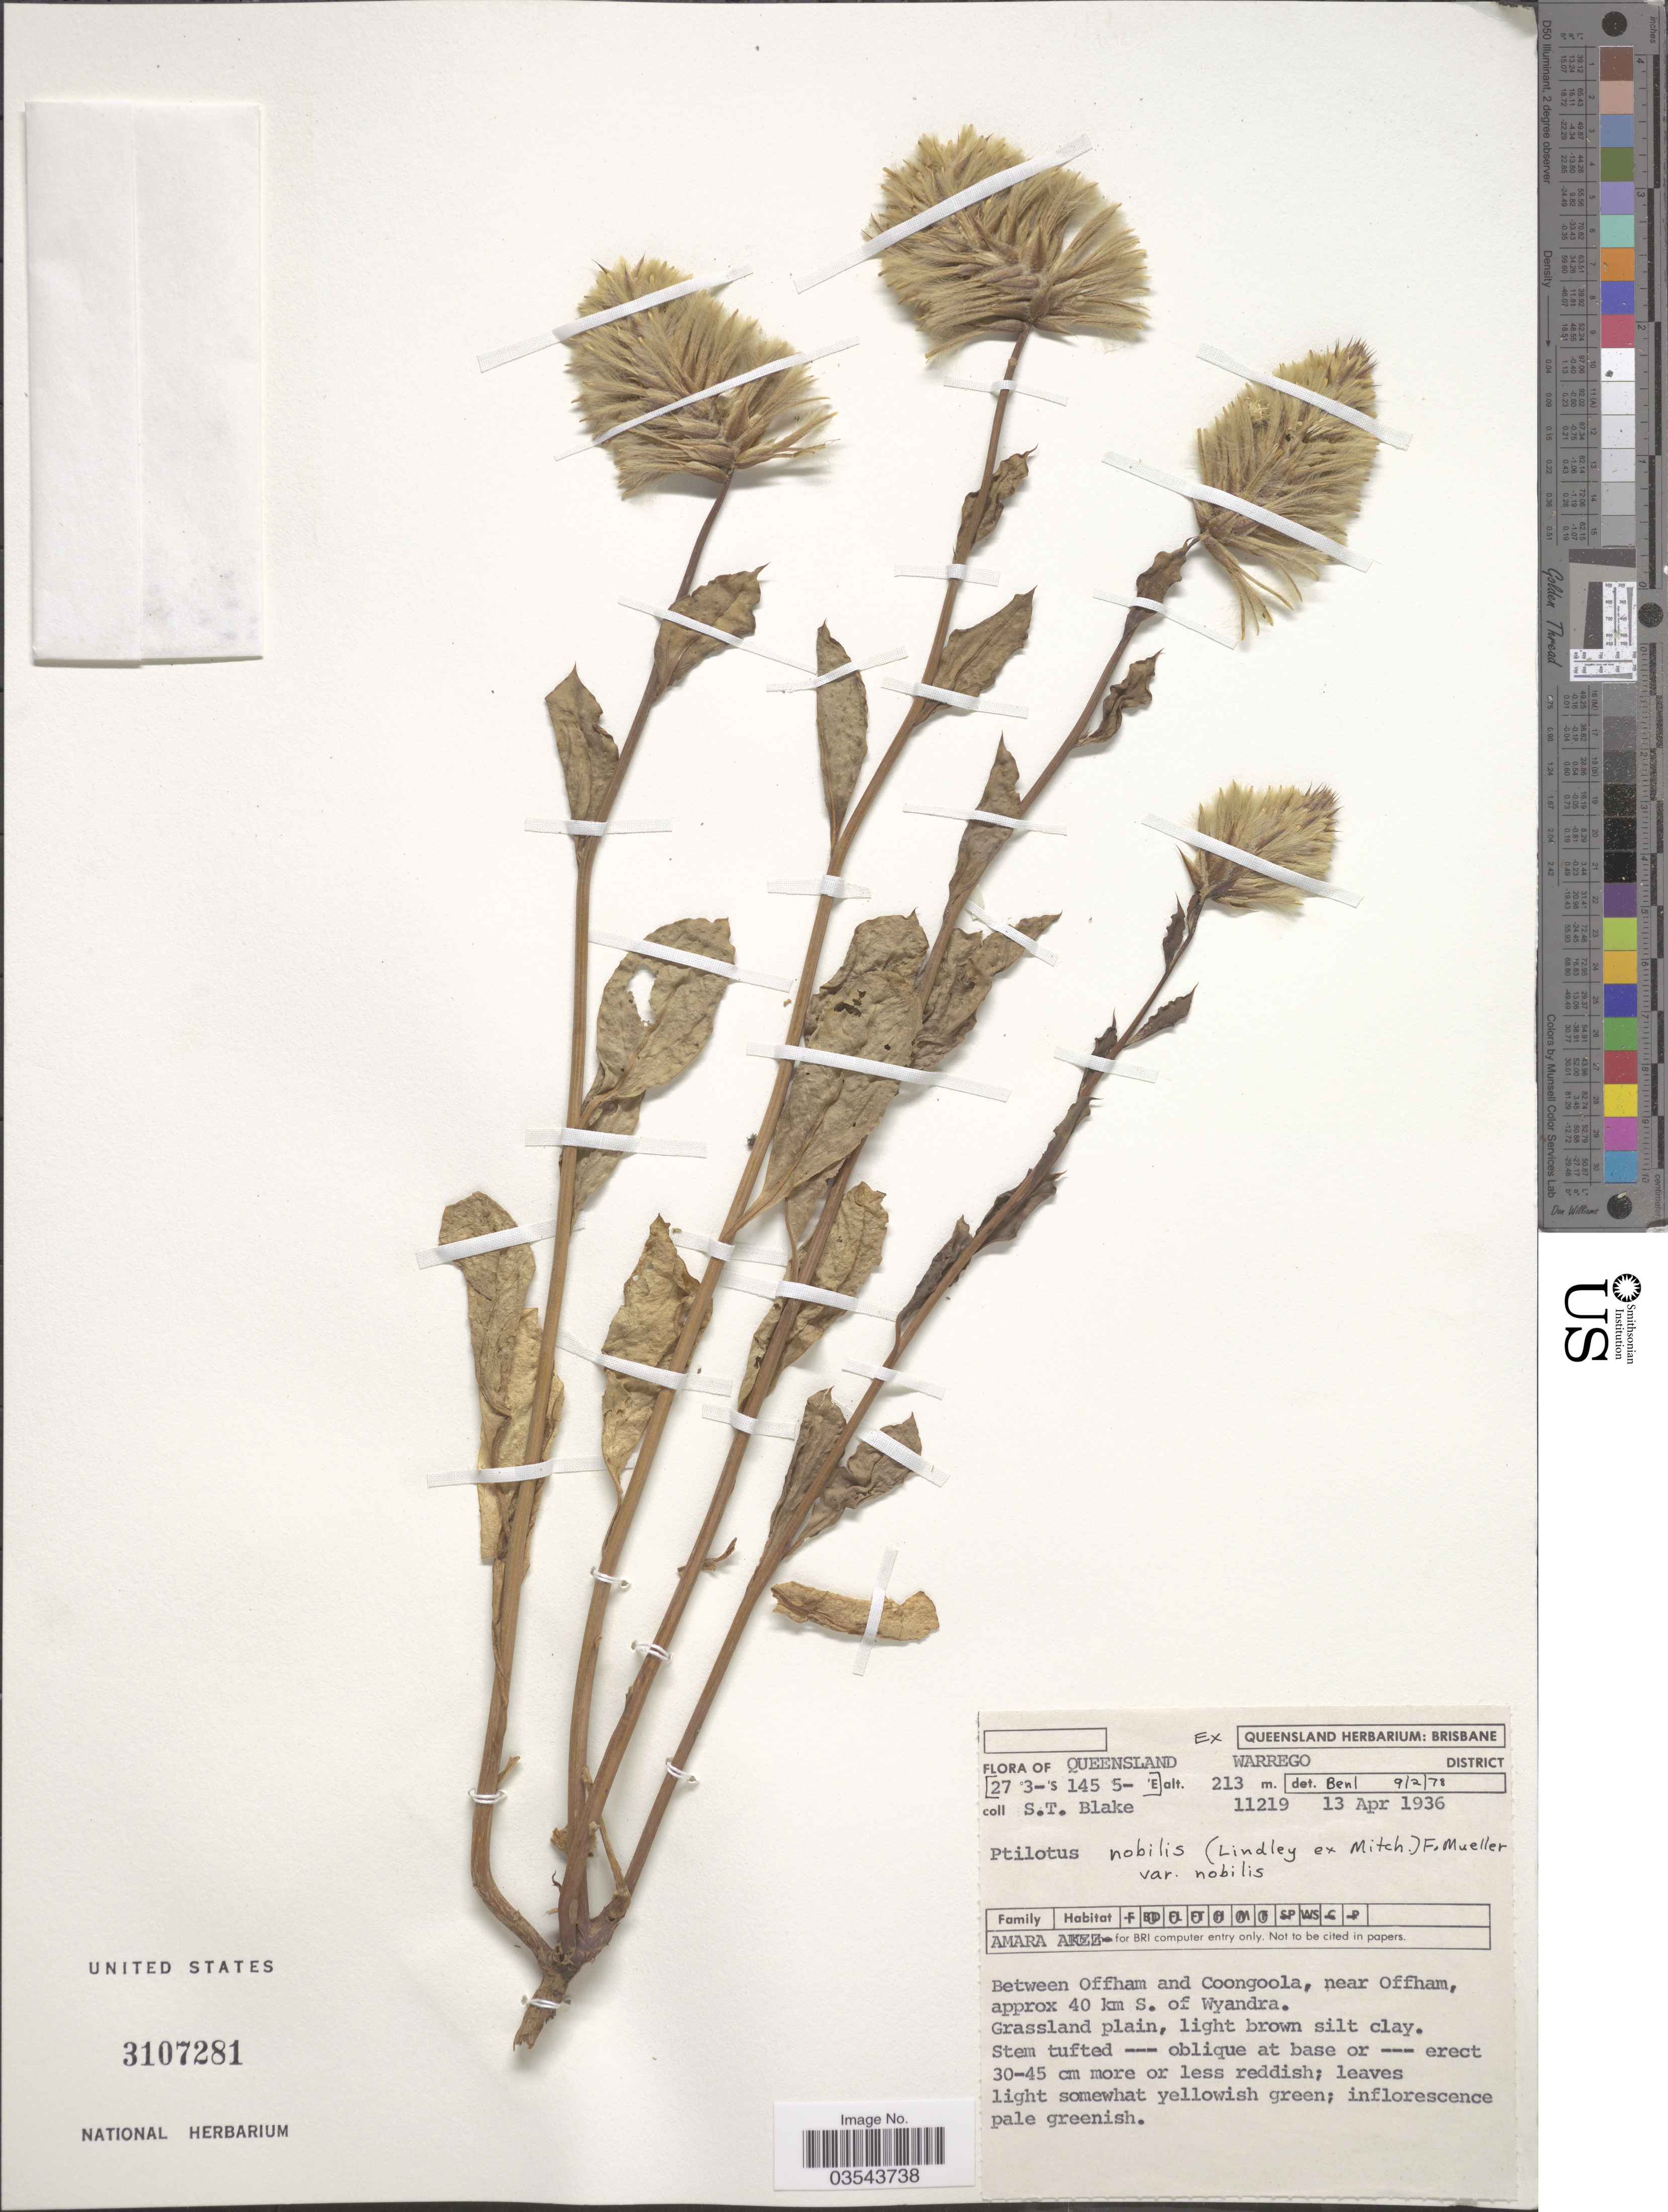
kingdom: Plantae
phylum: Tracheophyta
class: Magnoliopsida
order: Caryophyllales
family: Amaranthaceae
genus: Ptilotus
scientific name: Ptilotus nobilis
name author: F. Muell.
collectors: S. T. Blake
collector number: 11219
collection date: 1936-04-13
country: Australia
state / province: Queensland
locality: Warrego District. Between Offham and Coongoola, near Offham, approx 40 km S. of Wyandra.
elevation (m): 213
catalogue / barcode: US 3107281